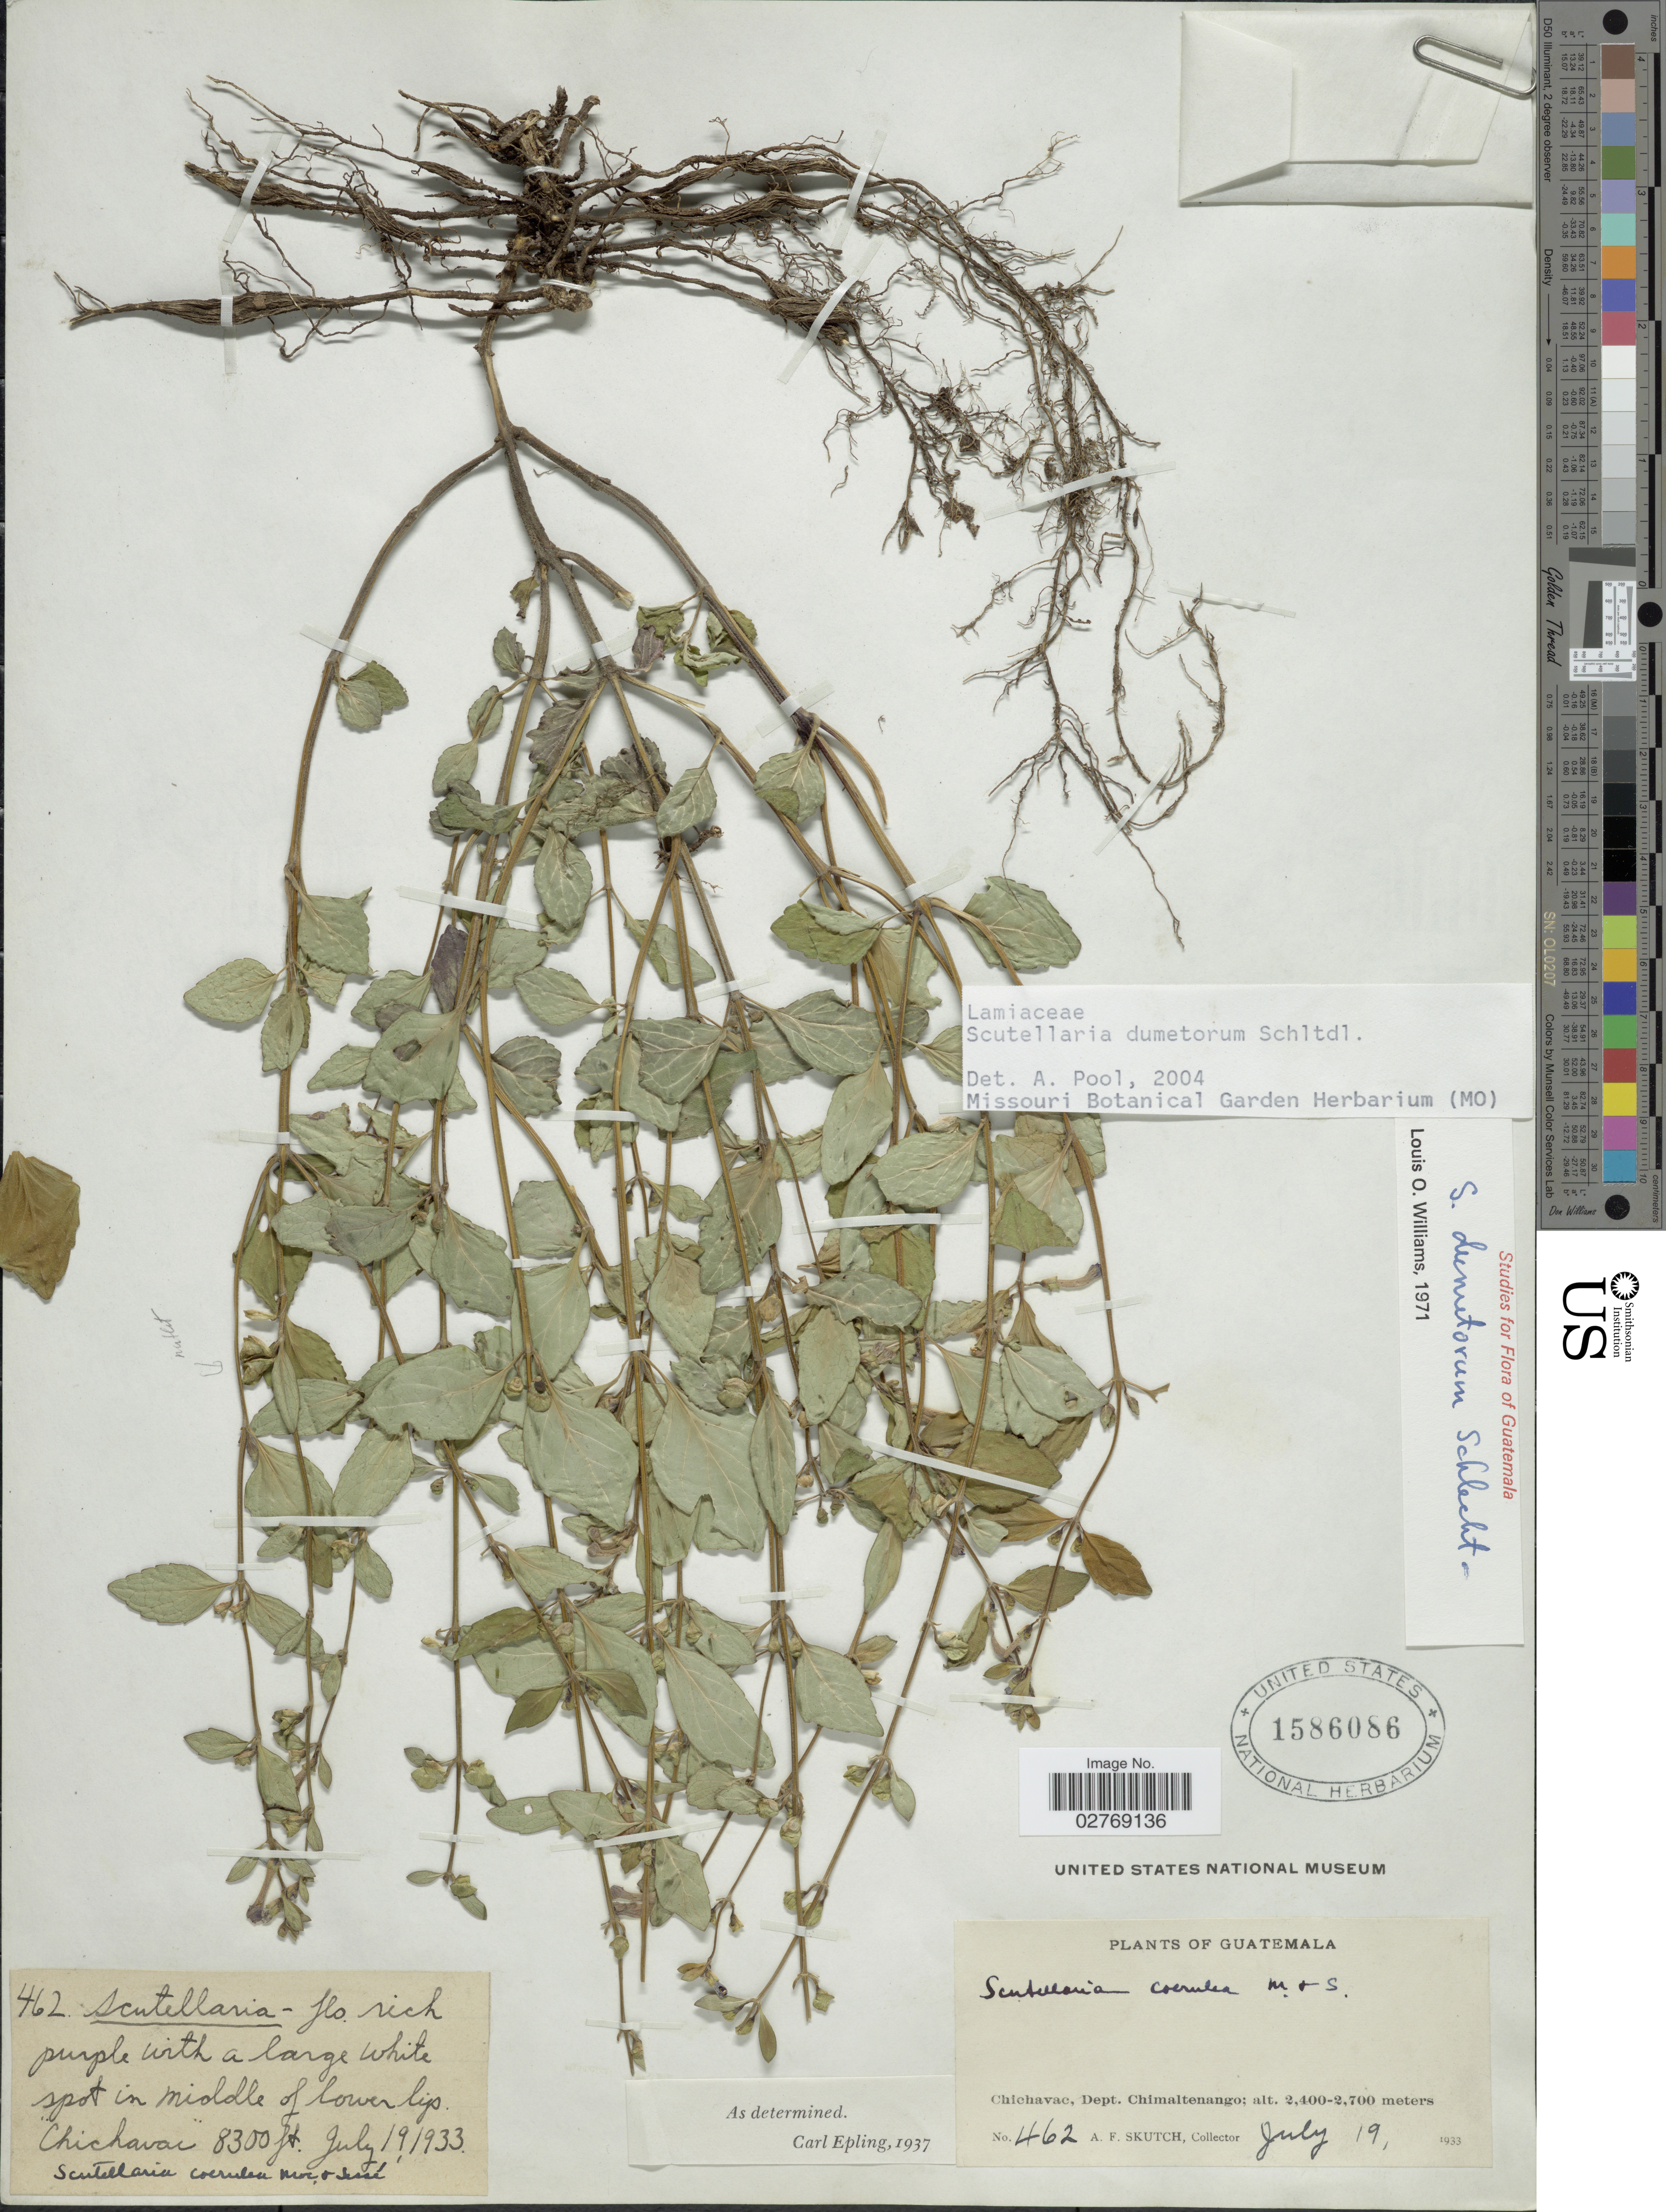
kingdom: Plantae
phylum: Tracheophyta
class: Magnoliopsida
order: Lamiales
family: Lamiaceae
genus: Scutellaria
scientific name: Scutellaria dumetorum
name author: Schltdl.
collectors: A. F. Skutch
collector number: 462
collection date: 1933-07-19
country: Guatemala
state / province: Chimaltenango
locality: Chichavac, Dept. Chimaltenango.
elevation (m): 2530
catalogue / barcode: US 1586086